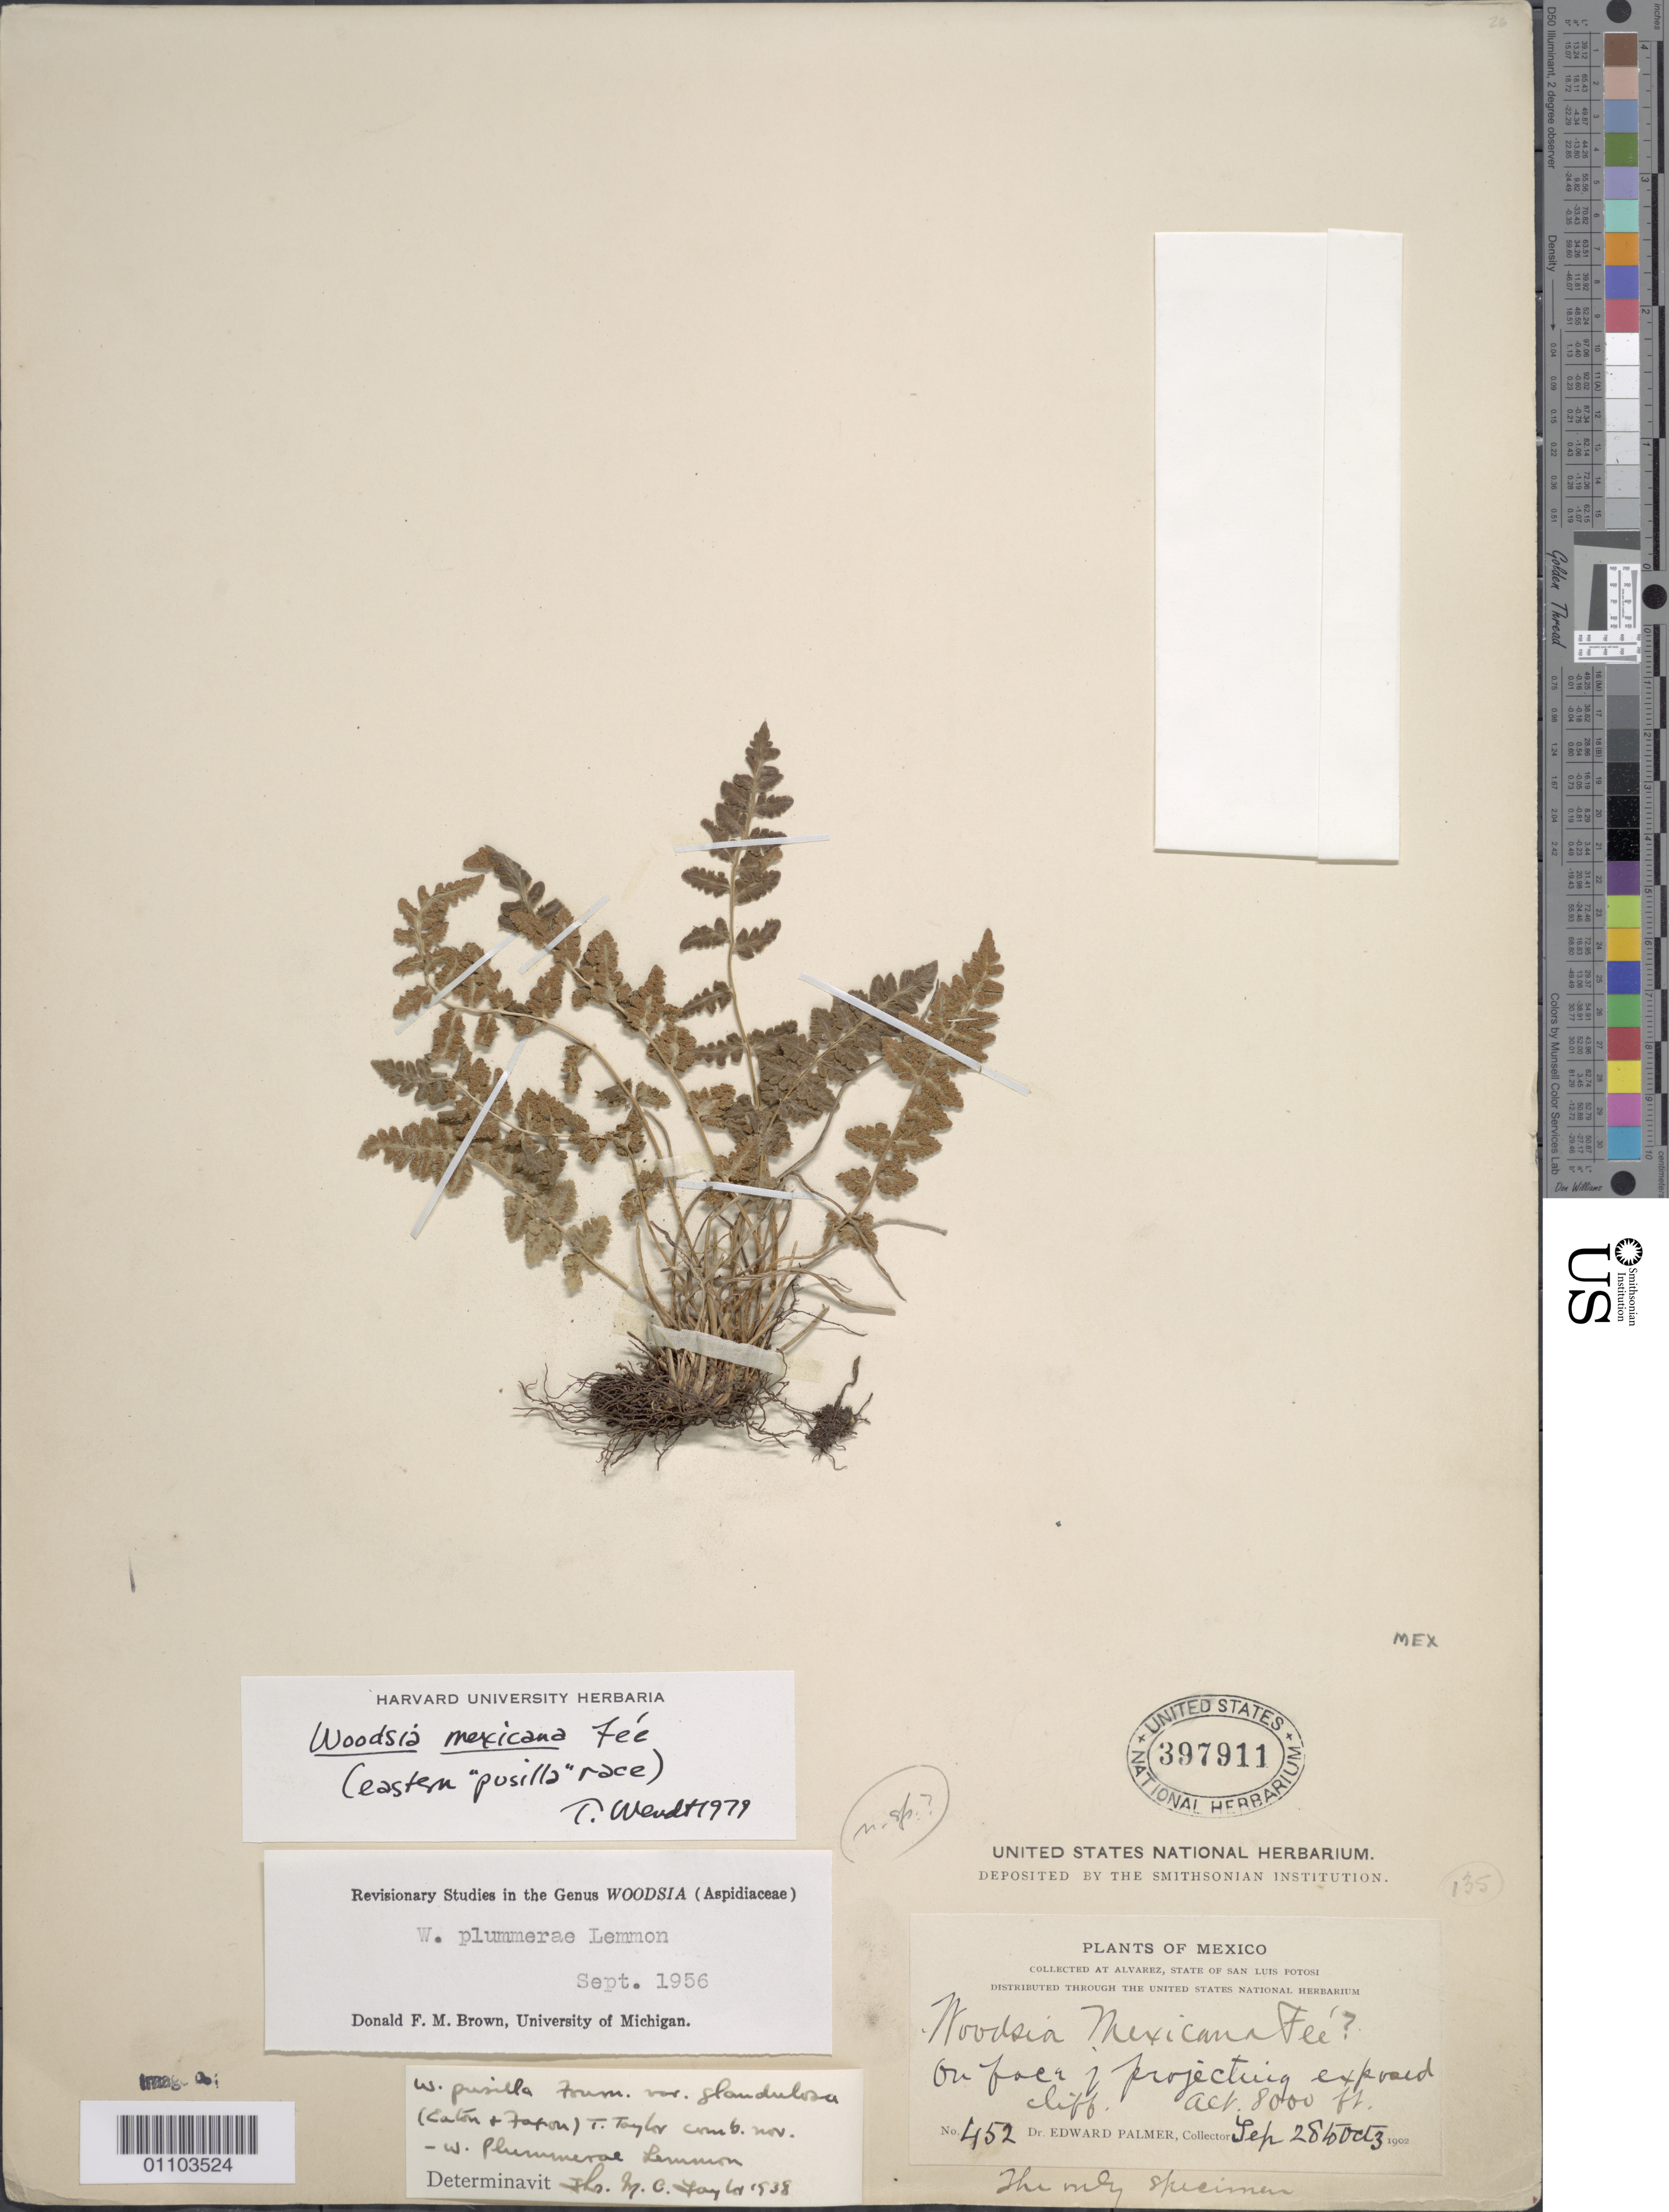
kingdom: Plantae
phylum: Tracheophyta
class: Polypodiopsida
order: Polypodiales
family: Woodsiaceae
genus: Woodsia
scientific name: Woodsia mexicana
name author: Fée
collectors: E. Palmer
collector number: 452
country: Mexico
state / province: San Luis Potosí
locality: Alvarez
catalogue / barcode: US 397911